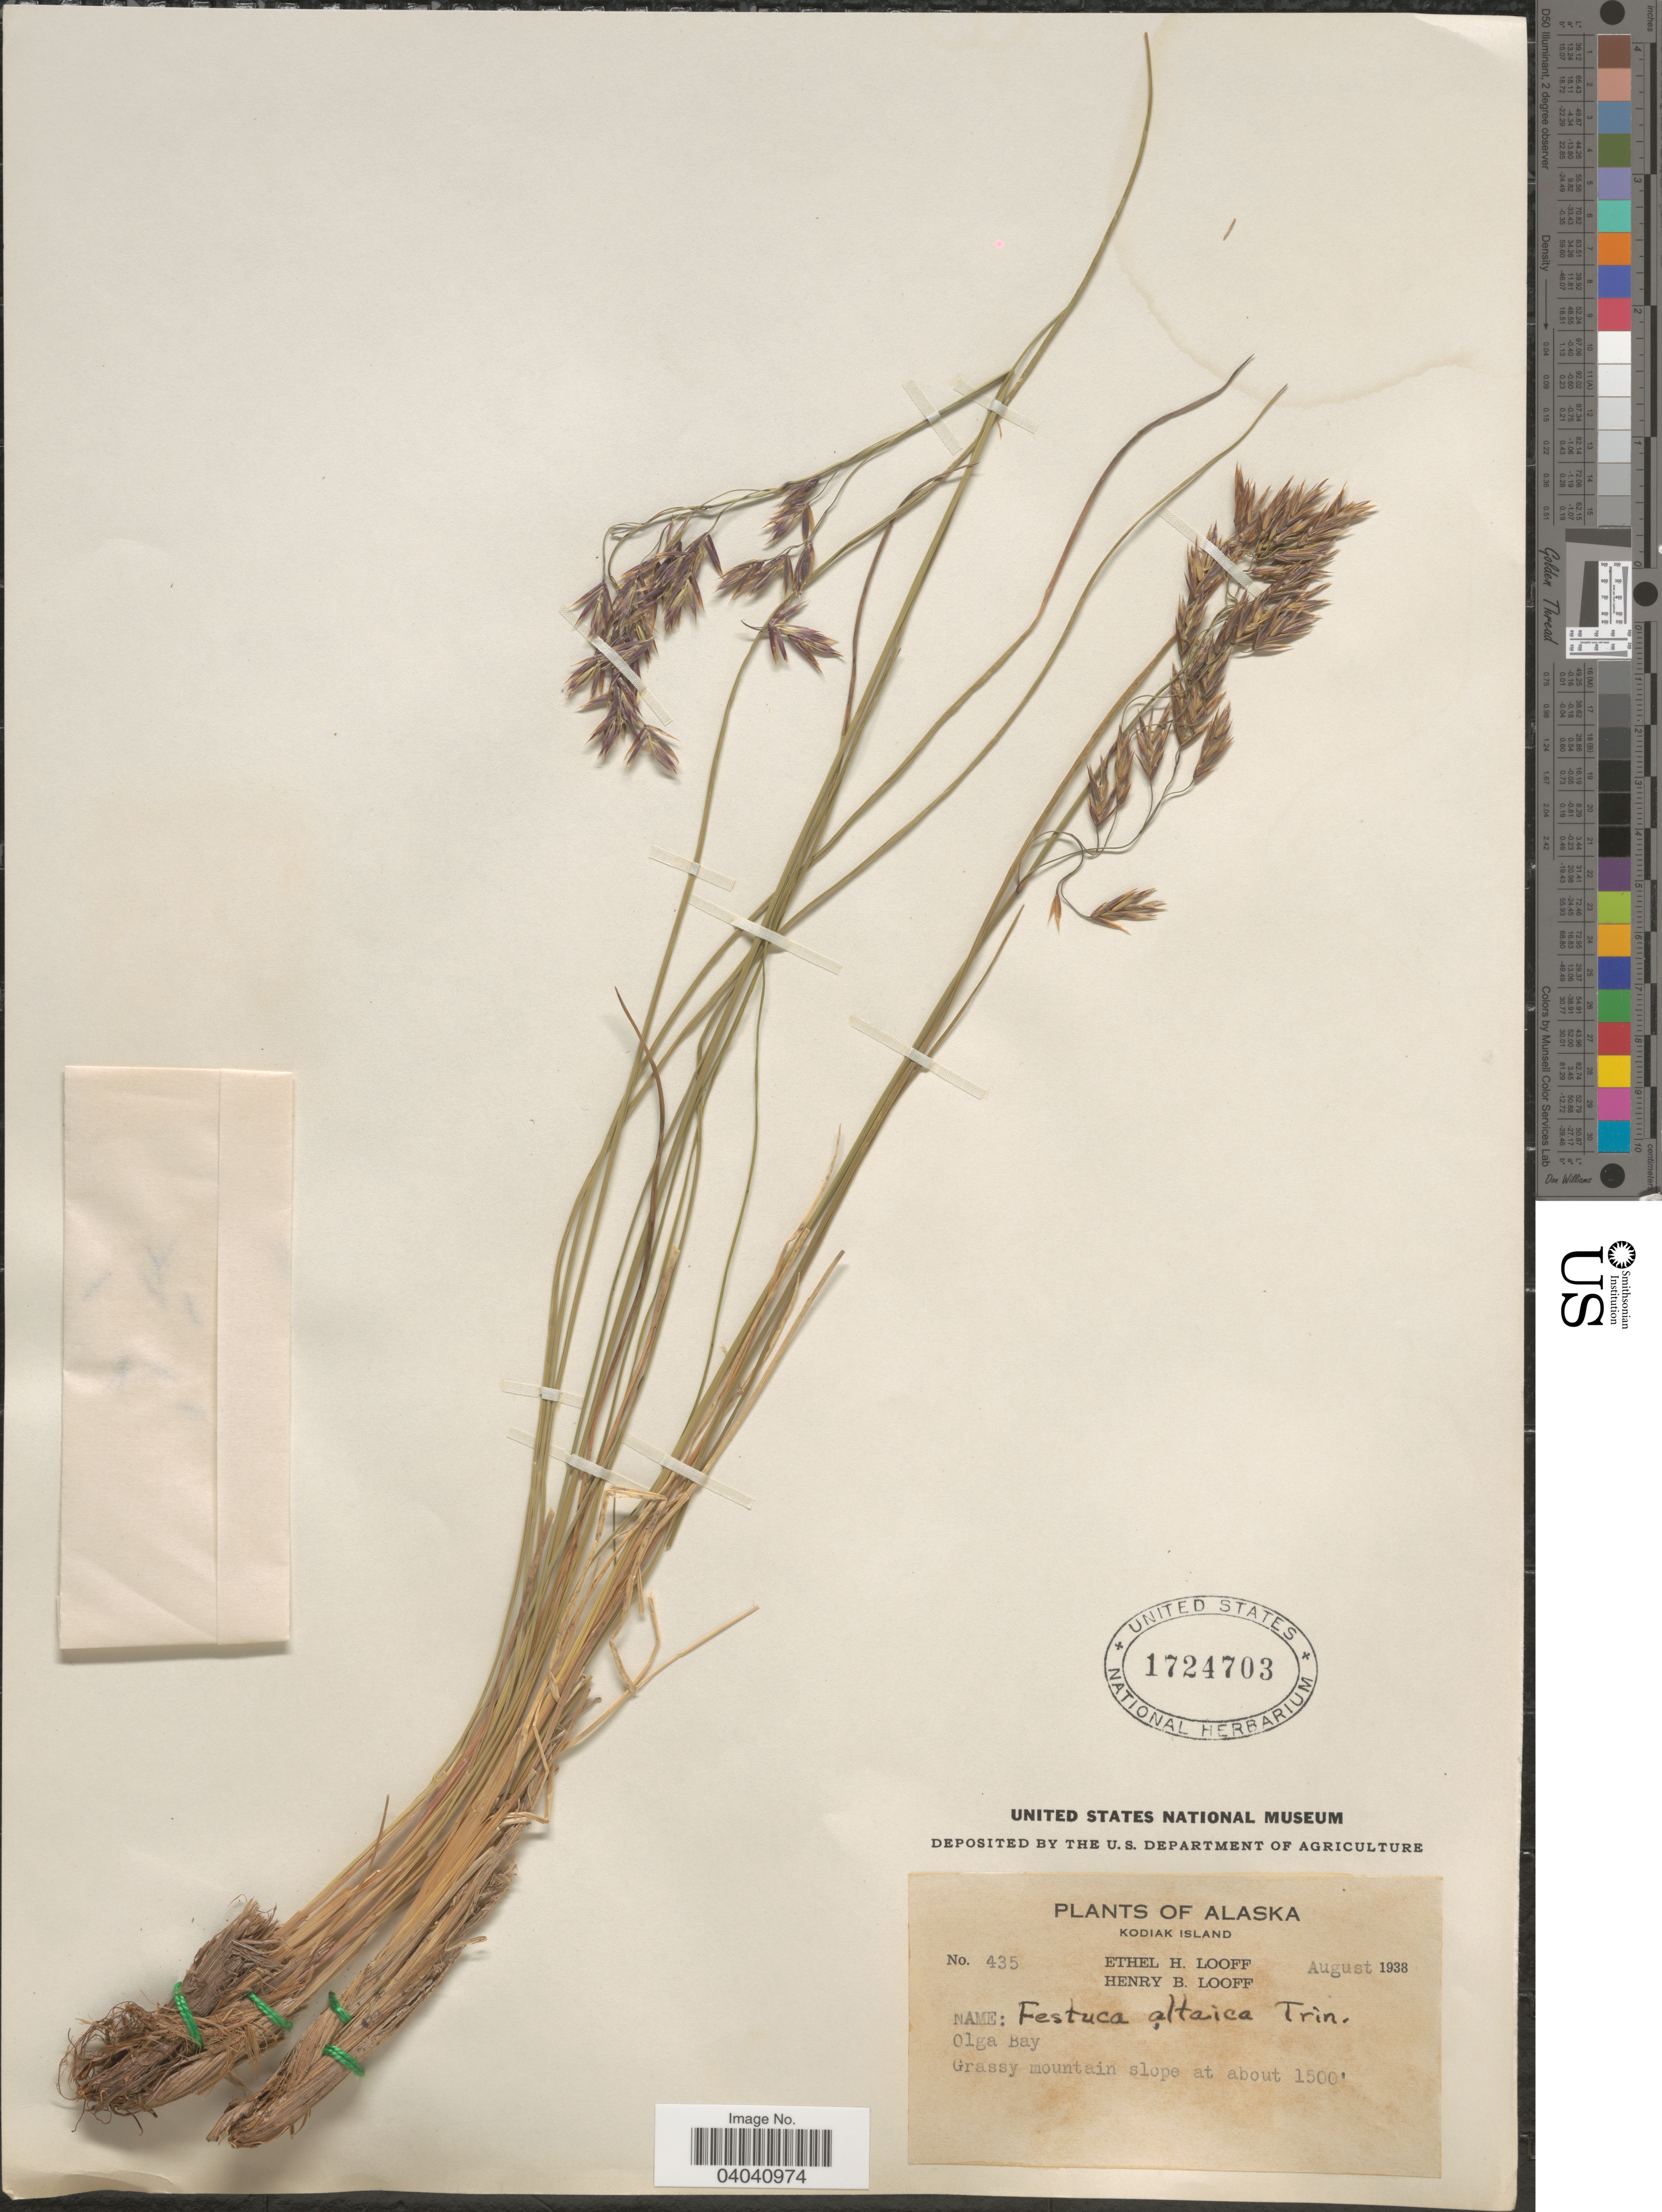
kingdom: Plantae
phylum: Tracheophyta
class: Liliopsida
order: Poales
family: Poaceae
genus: Festuca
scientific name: Festuca altaica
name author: Trin.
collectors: E. Looff & H. Looff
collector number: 435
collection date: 1938-08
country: United States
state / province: Alaska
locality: Kodiak Island. Olga Bay. Grassy mountain slope.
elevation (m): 457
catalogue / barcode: US 1724703